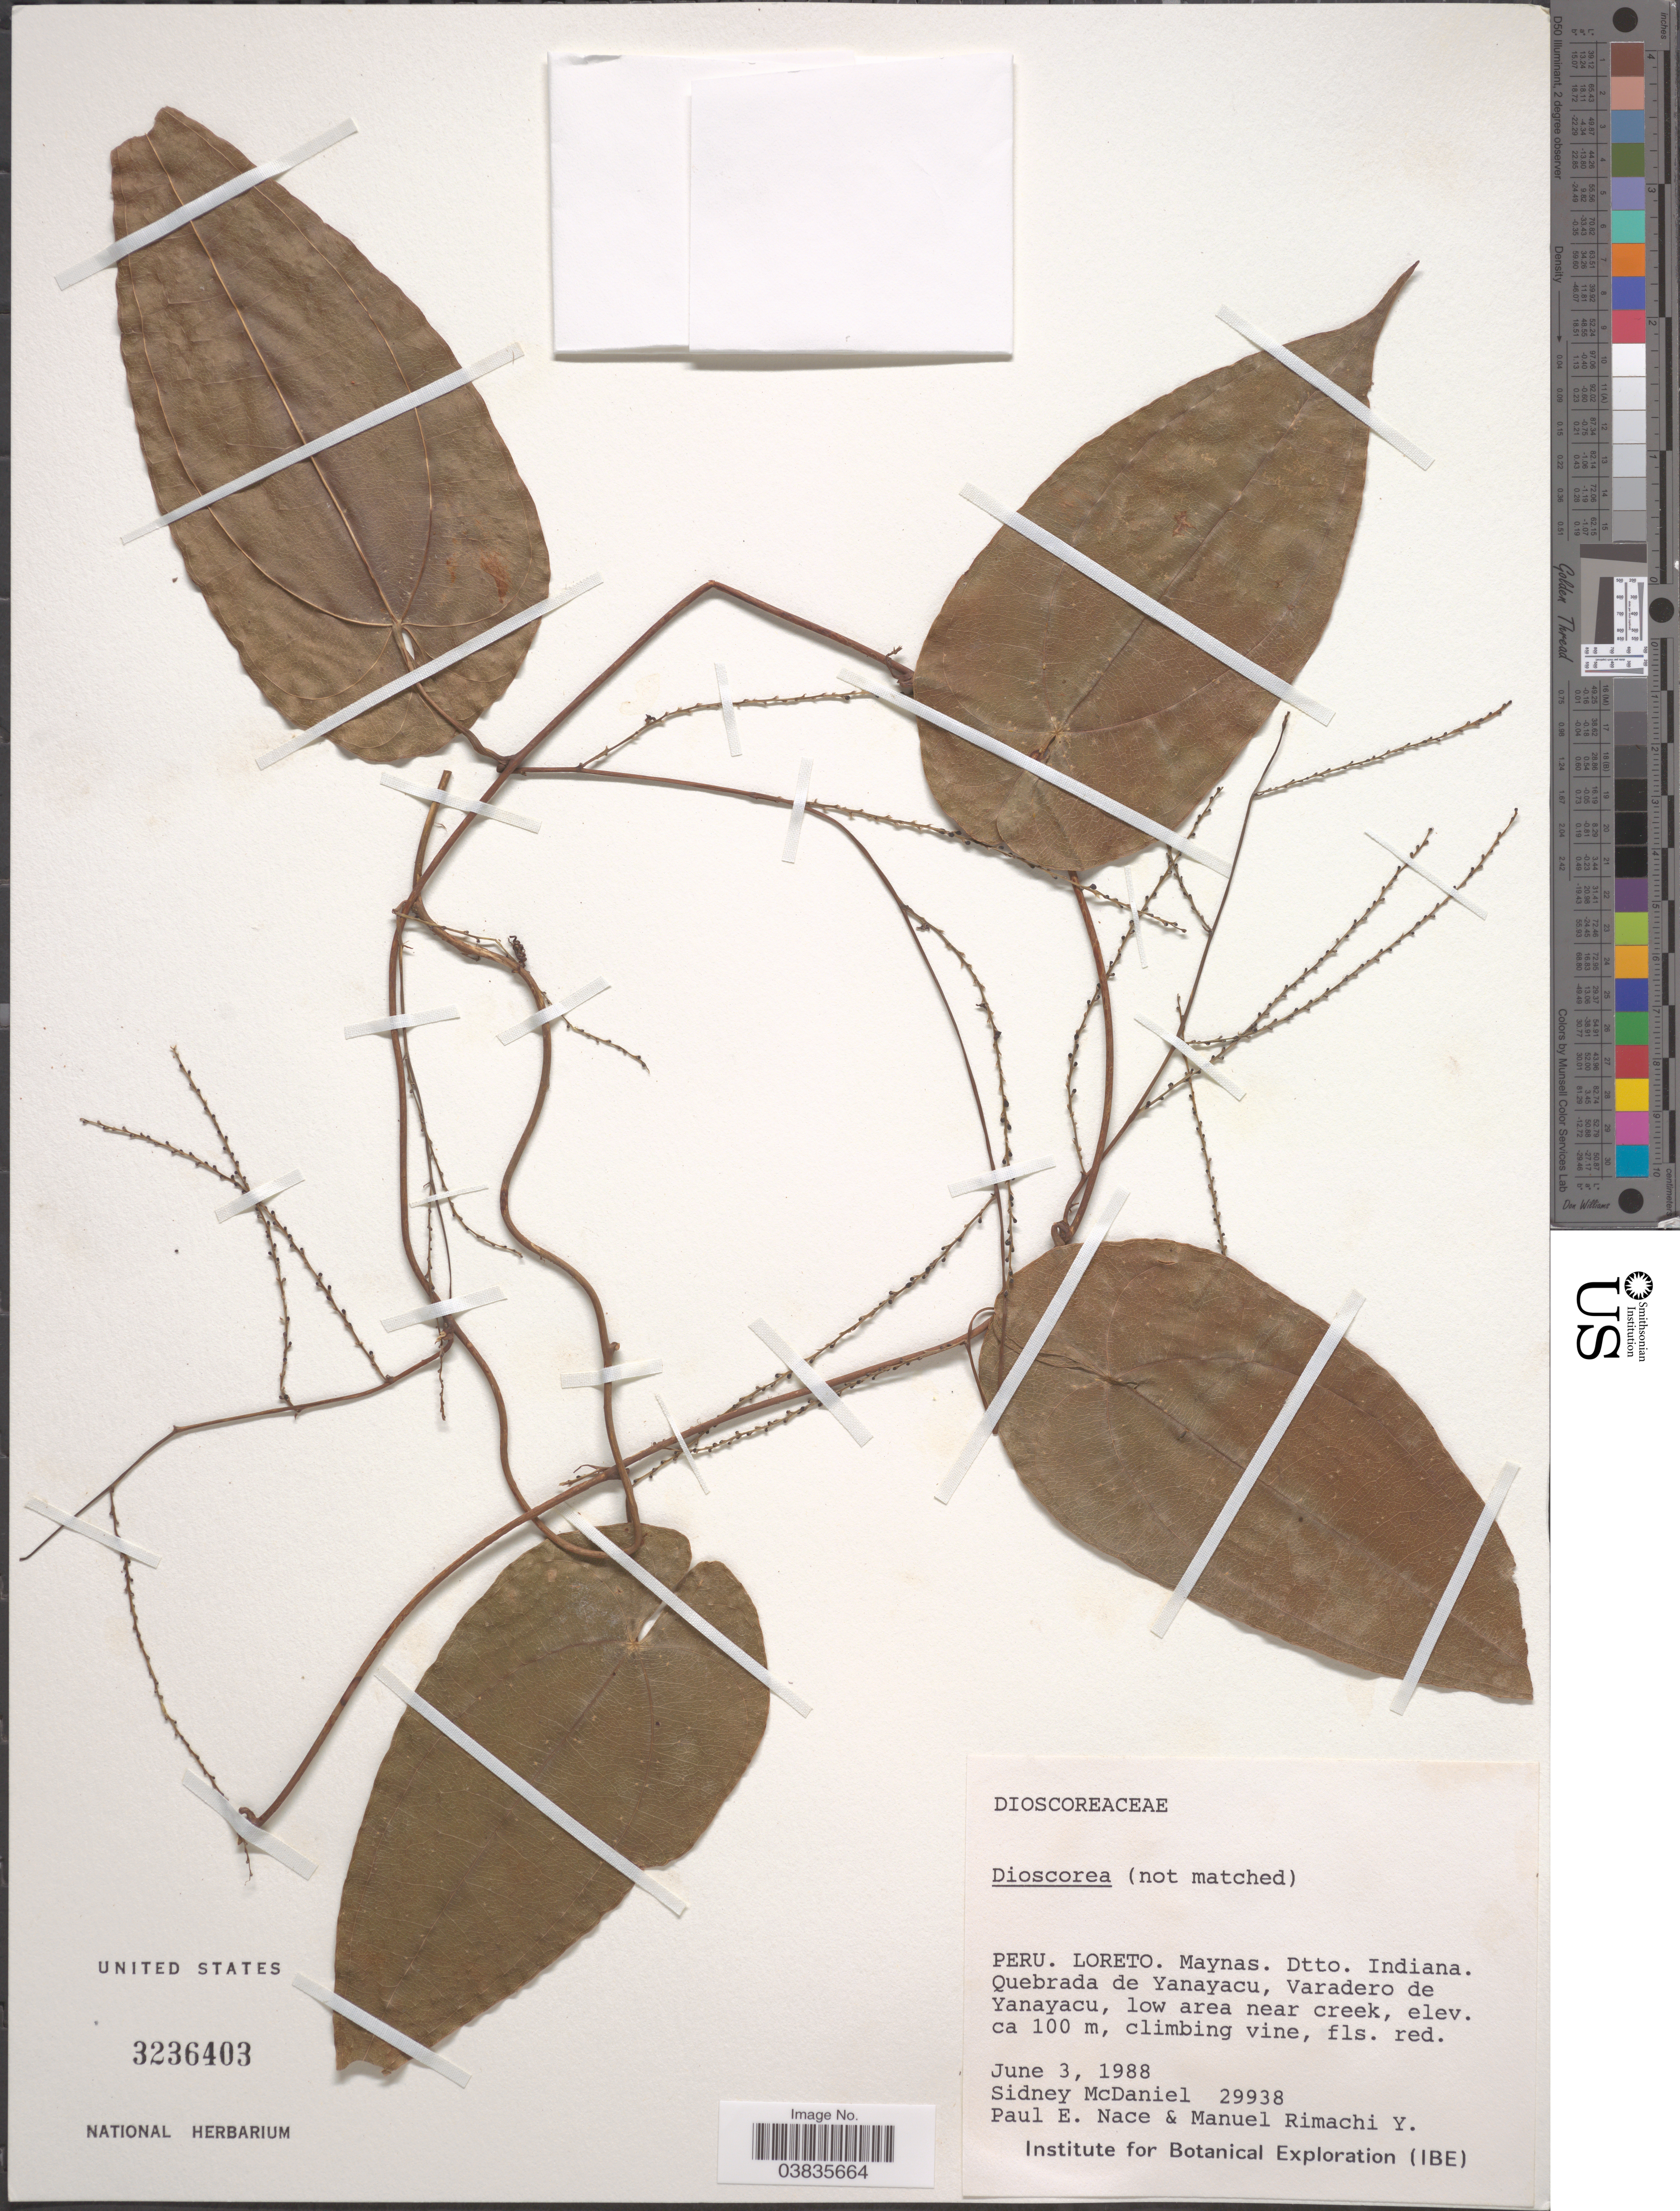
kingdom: Plantae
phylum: Tracheophyta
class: Liliopsida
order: Dioscoreales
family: Dioscoreaceae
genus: Dioscorea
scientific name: Dioscorea sp.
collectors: S. McDaniel, P. Nace & M. Rimachi Y.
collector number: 29938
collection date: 1988-06-03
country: Peru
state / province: Loreto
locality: Maynas. Dtto. Indiana. Quebrada de Yanayacu, Varadero de Yanayacu, low area near creek.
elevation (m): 100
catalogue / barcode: US 3236403